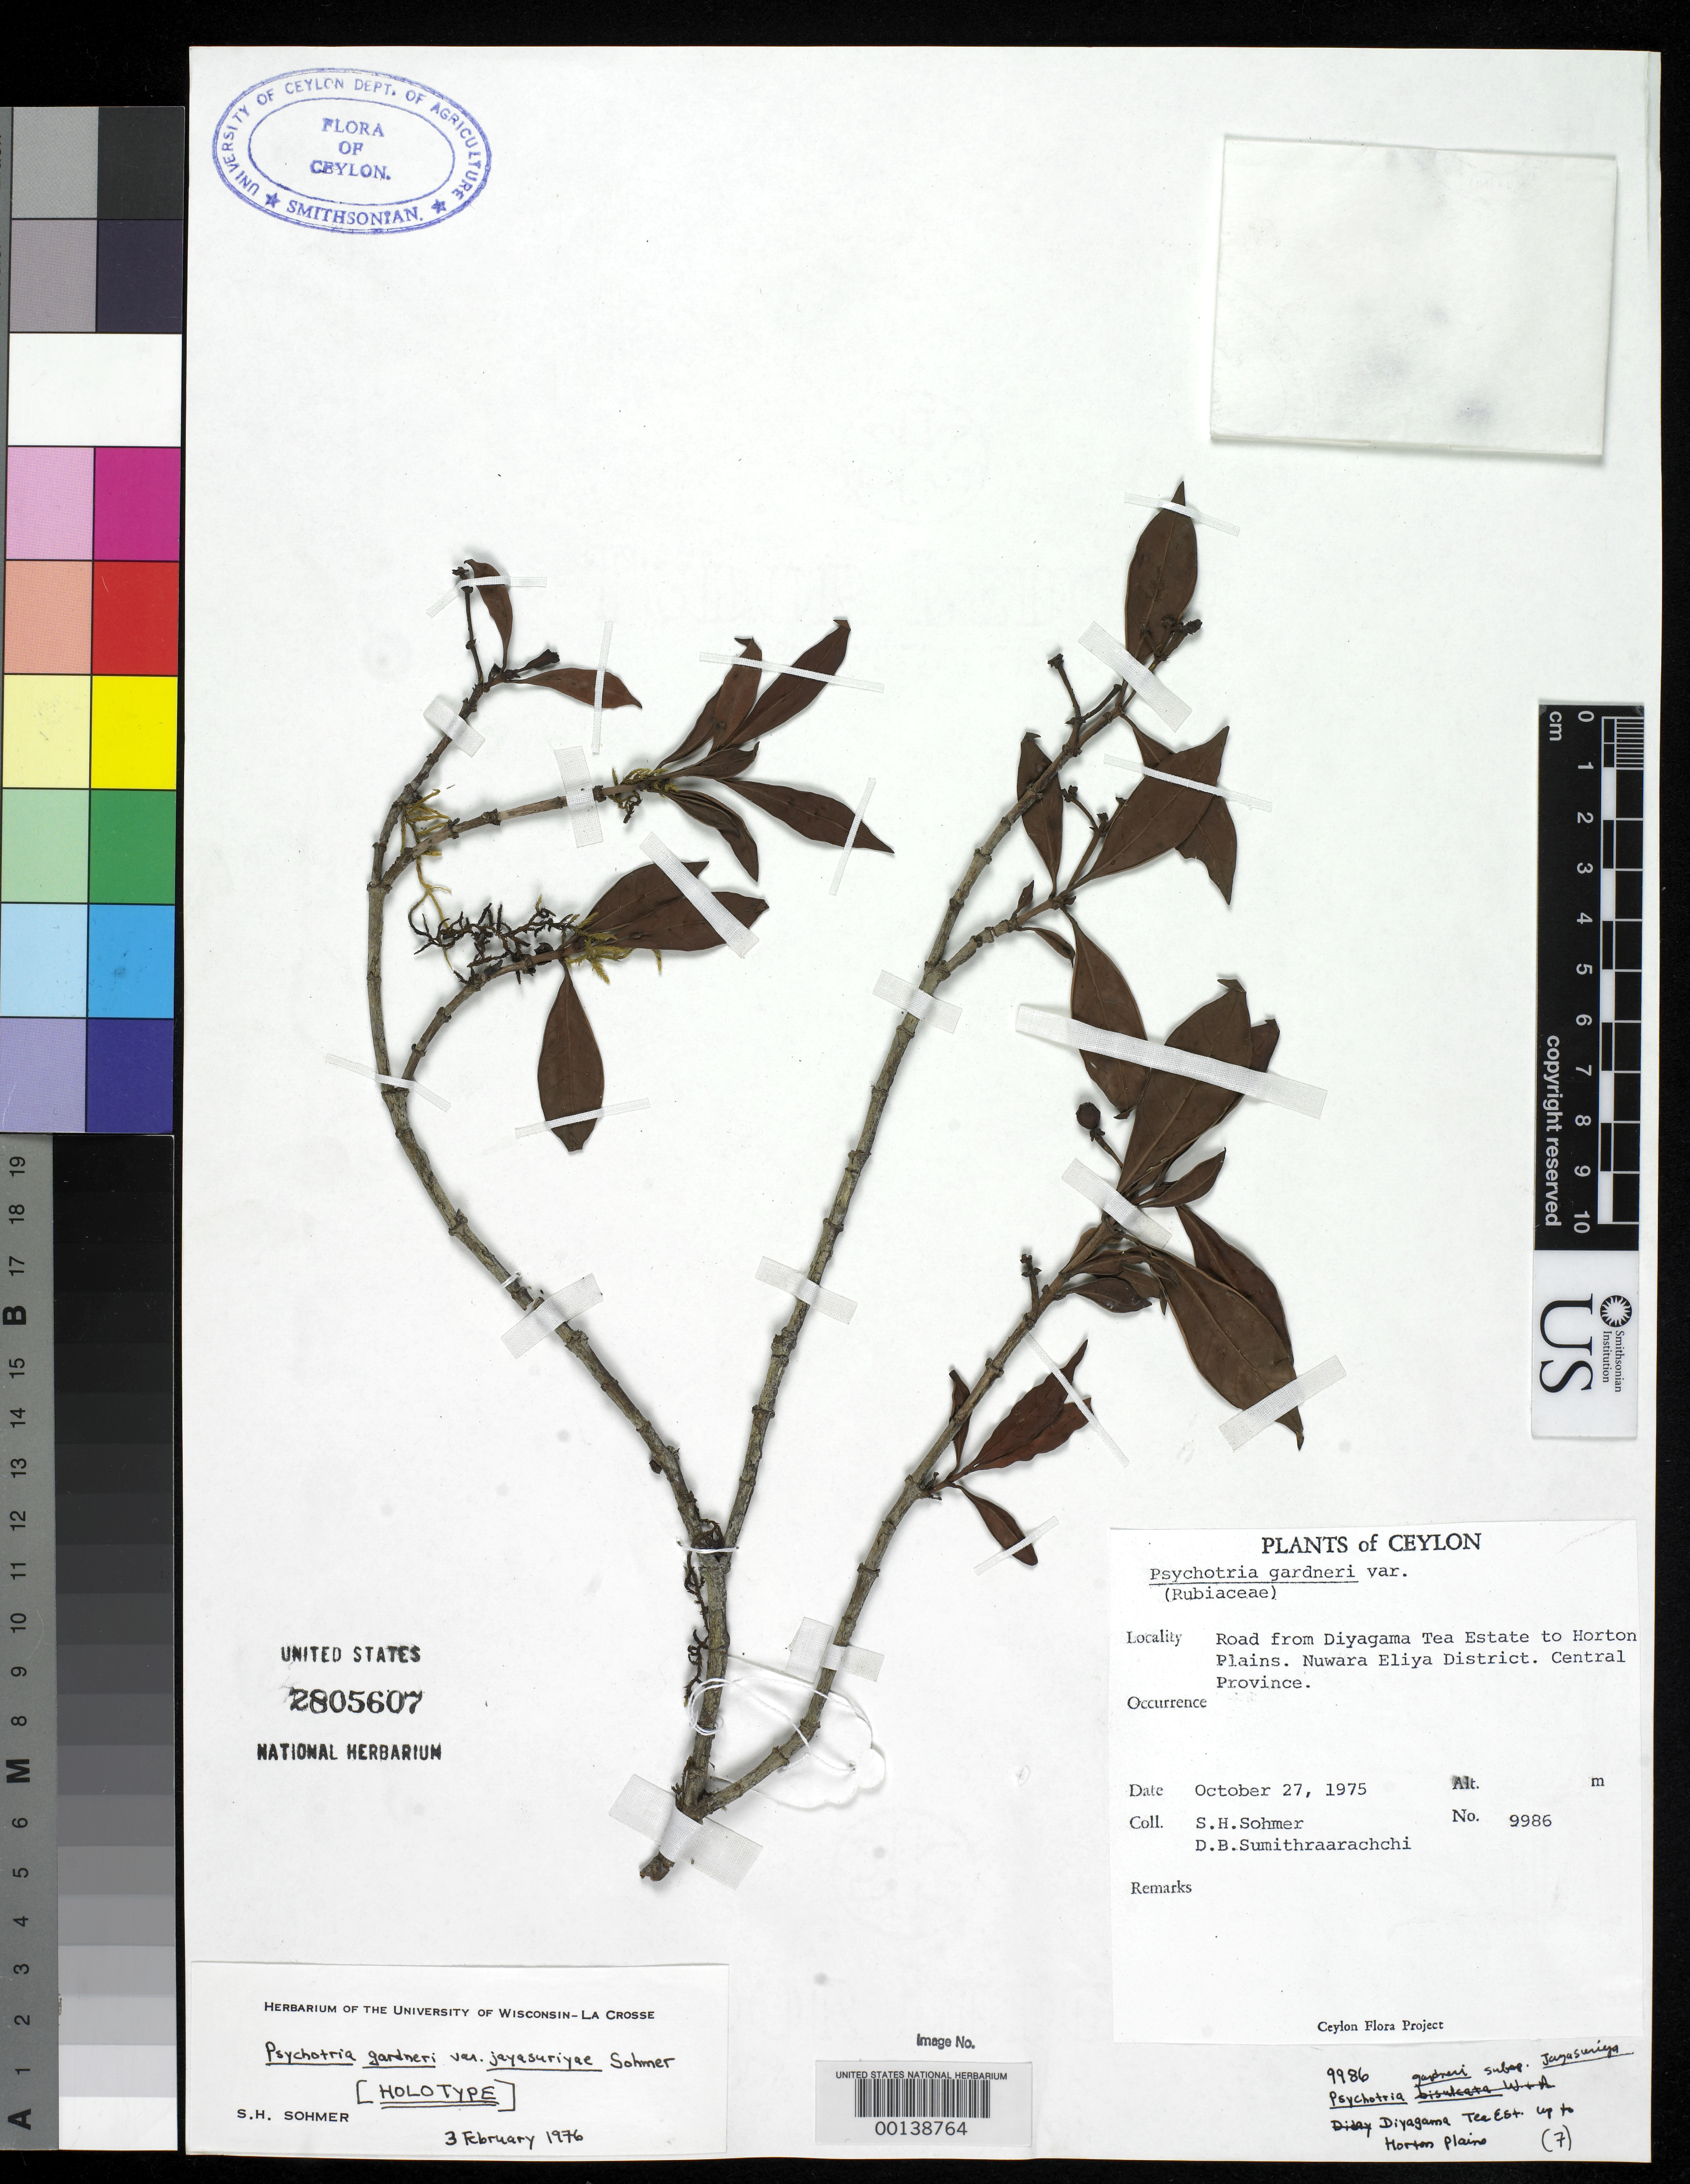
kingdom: Plantae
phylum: Tracheophyta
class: Magnoliopsida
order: Gentianales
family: Rubiaceae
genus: Psychotria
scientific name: Psychotria gardneri var. jayasuriyae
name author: Sohmer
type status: Holotype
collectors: S. H. Sohmer & D. B. Sumithraarachchi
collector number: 9986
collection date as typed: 27 Oct 1975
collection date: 1975-10-27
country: Sri Lanka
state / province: Central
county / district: Nuwara Eliya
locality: Road from Diyagama Tea Estate to Horton Plains.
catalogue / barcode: US 2805607